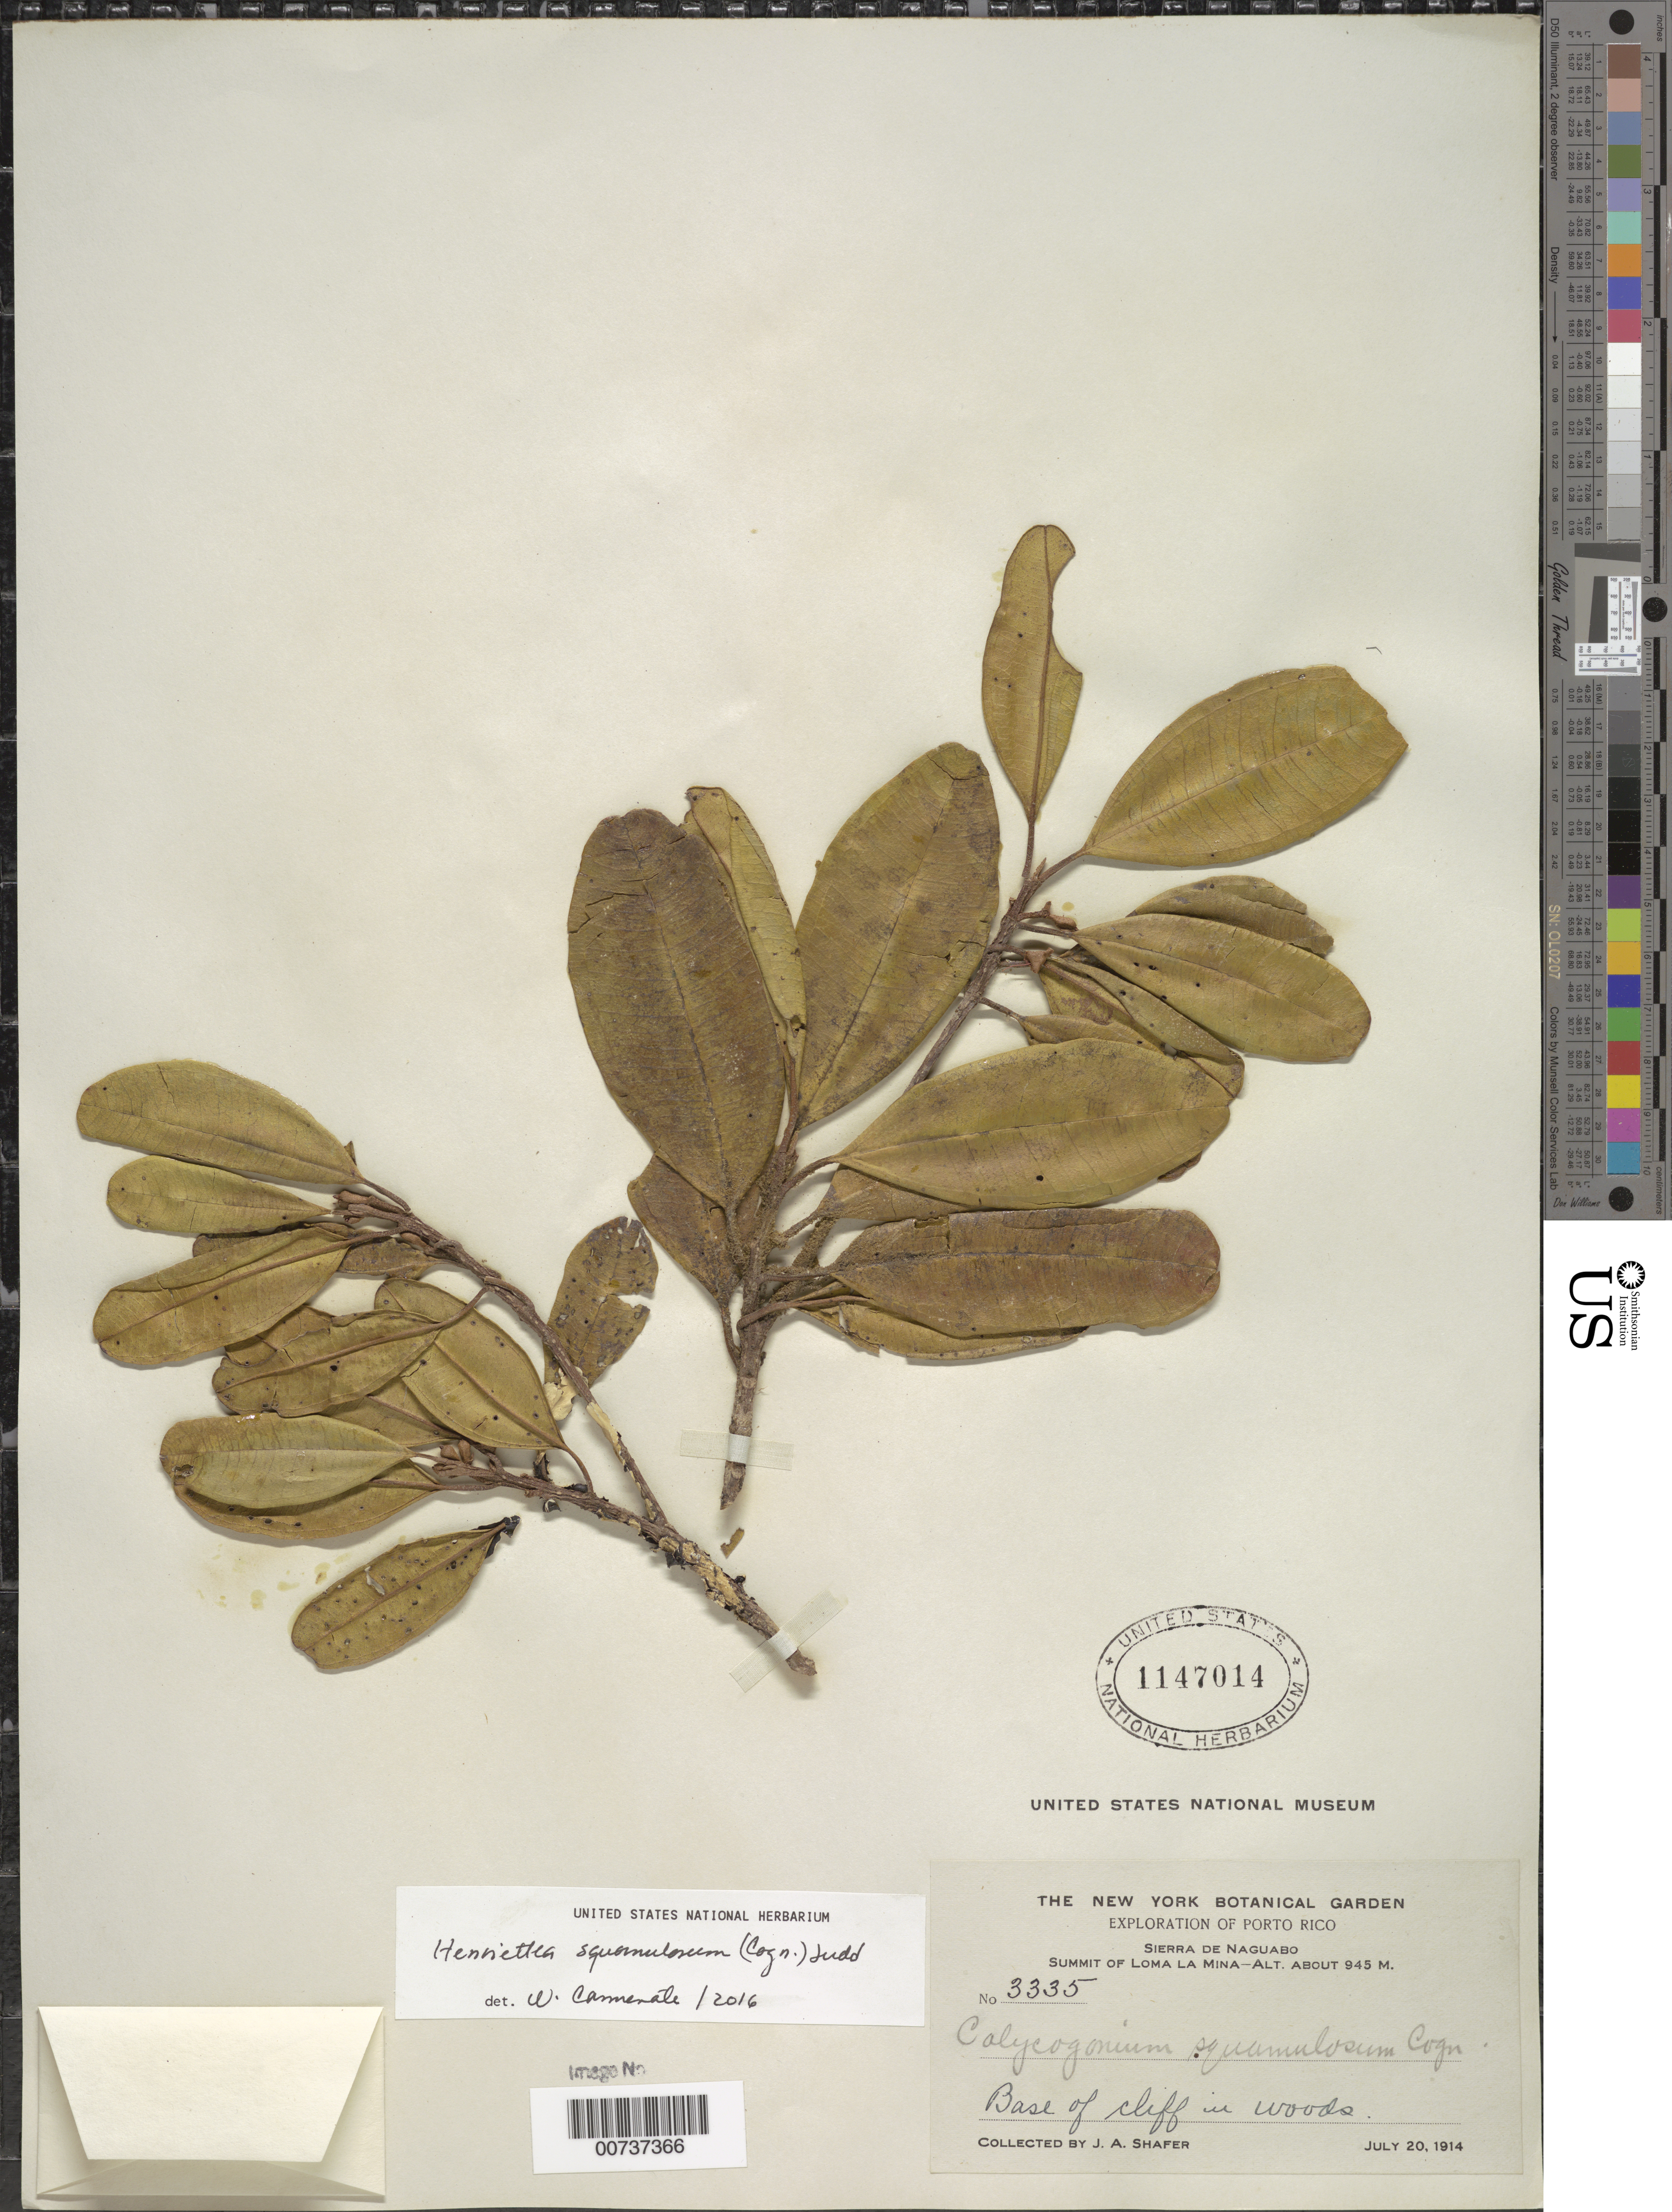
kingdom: Plantae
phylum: Tracheophyta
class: Magnoliopsida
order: Myrtales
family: Melastomataceae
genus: Henriettea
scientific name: Henriettea squamulosa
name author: (Cogn.) Judd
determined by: Carmenate, W.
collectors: J. A. Shafer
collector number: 3335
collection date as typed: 20 Jul 1914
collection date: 1914-07-20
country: Puerto Rico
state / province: Naguabo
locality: Sierra de Naguabo, summit of Loma La Mina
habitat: Base of cliff in woods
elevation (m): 945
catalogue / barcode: US 1147014